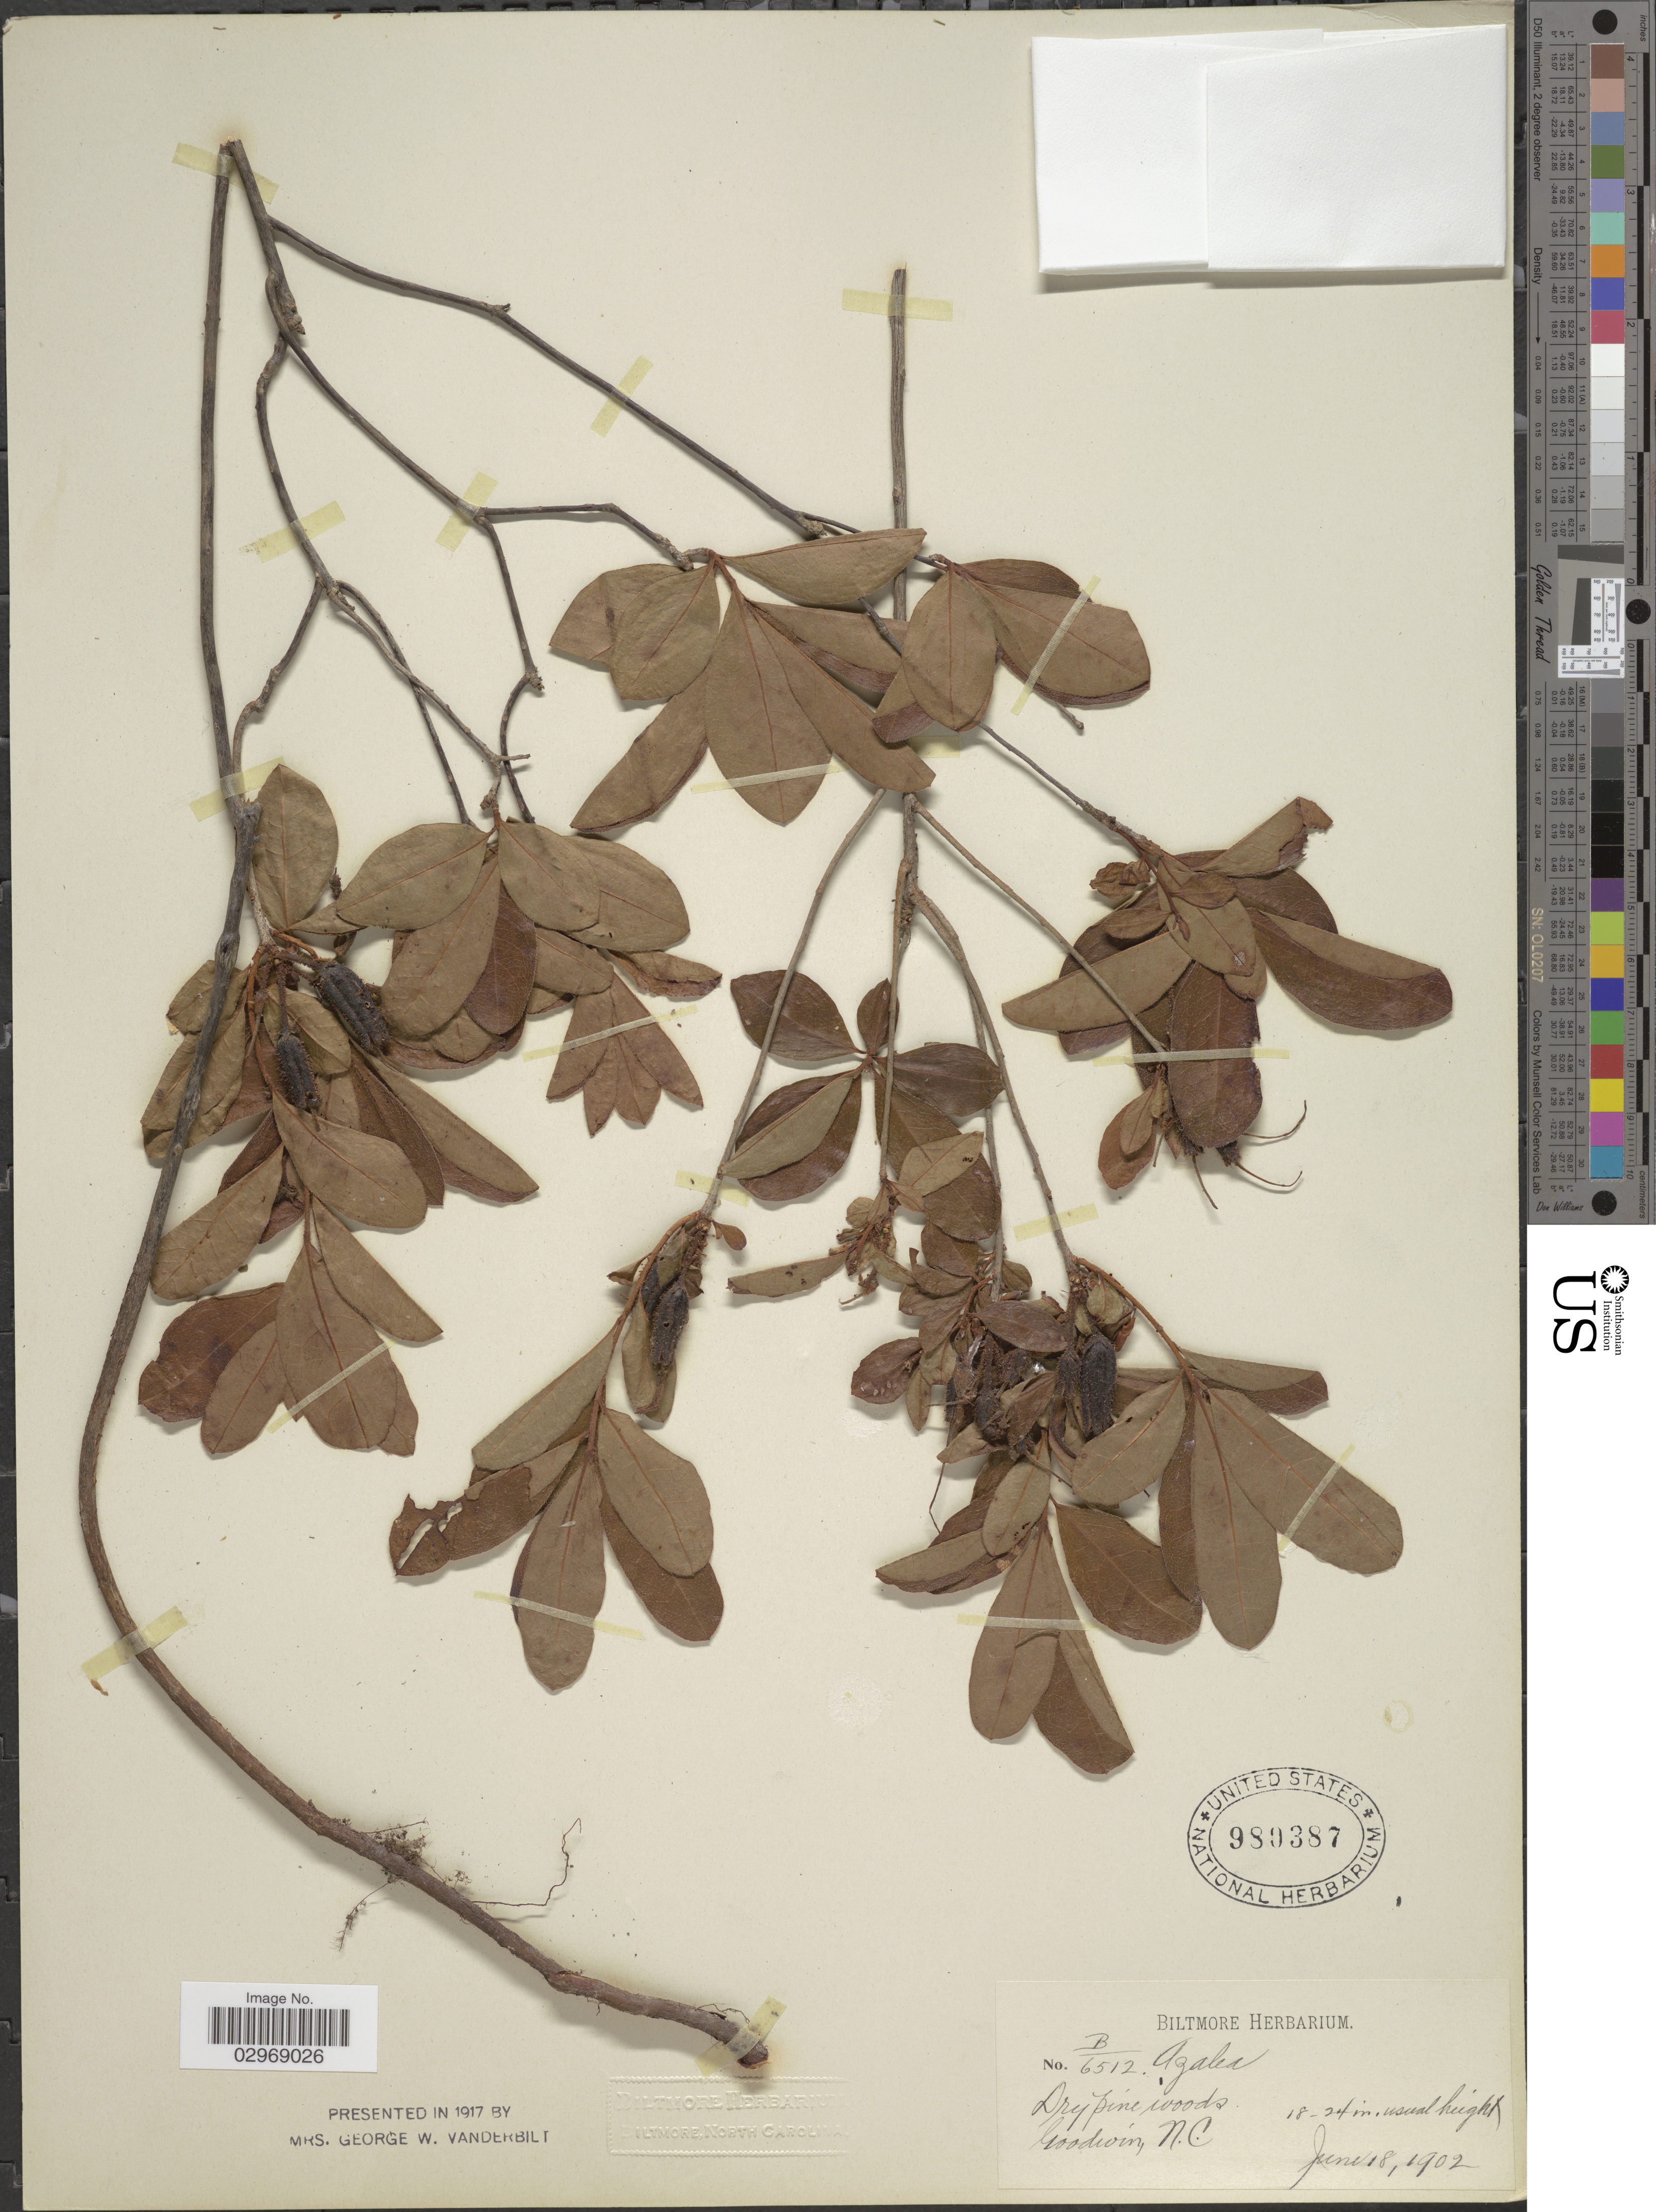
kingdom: Plantae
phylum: Tracheophyta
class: Magnoliopsida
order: Ericales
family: Ericaceae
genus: Rhododendron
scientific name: Rhododendron nudiflorum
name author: Torr.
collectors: ex herb. Biltmore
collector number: B/6512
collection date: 1902-06-18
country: United States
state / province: North Carolina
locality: Goodwin. N.C.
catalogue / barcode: US 980387